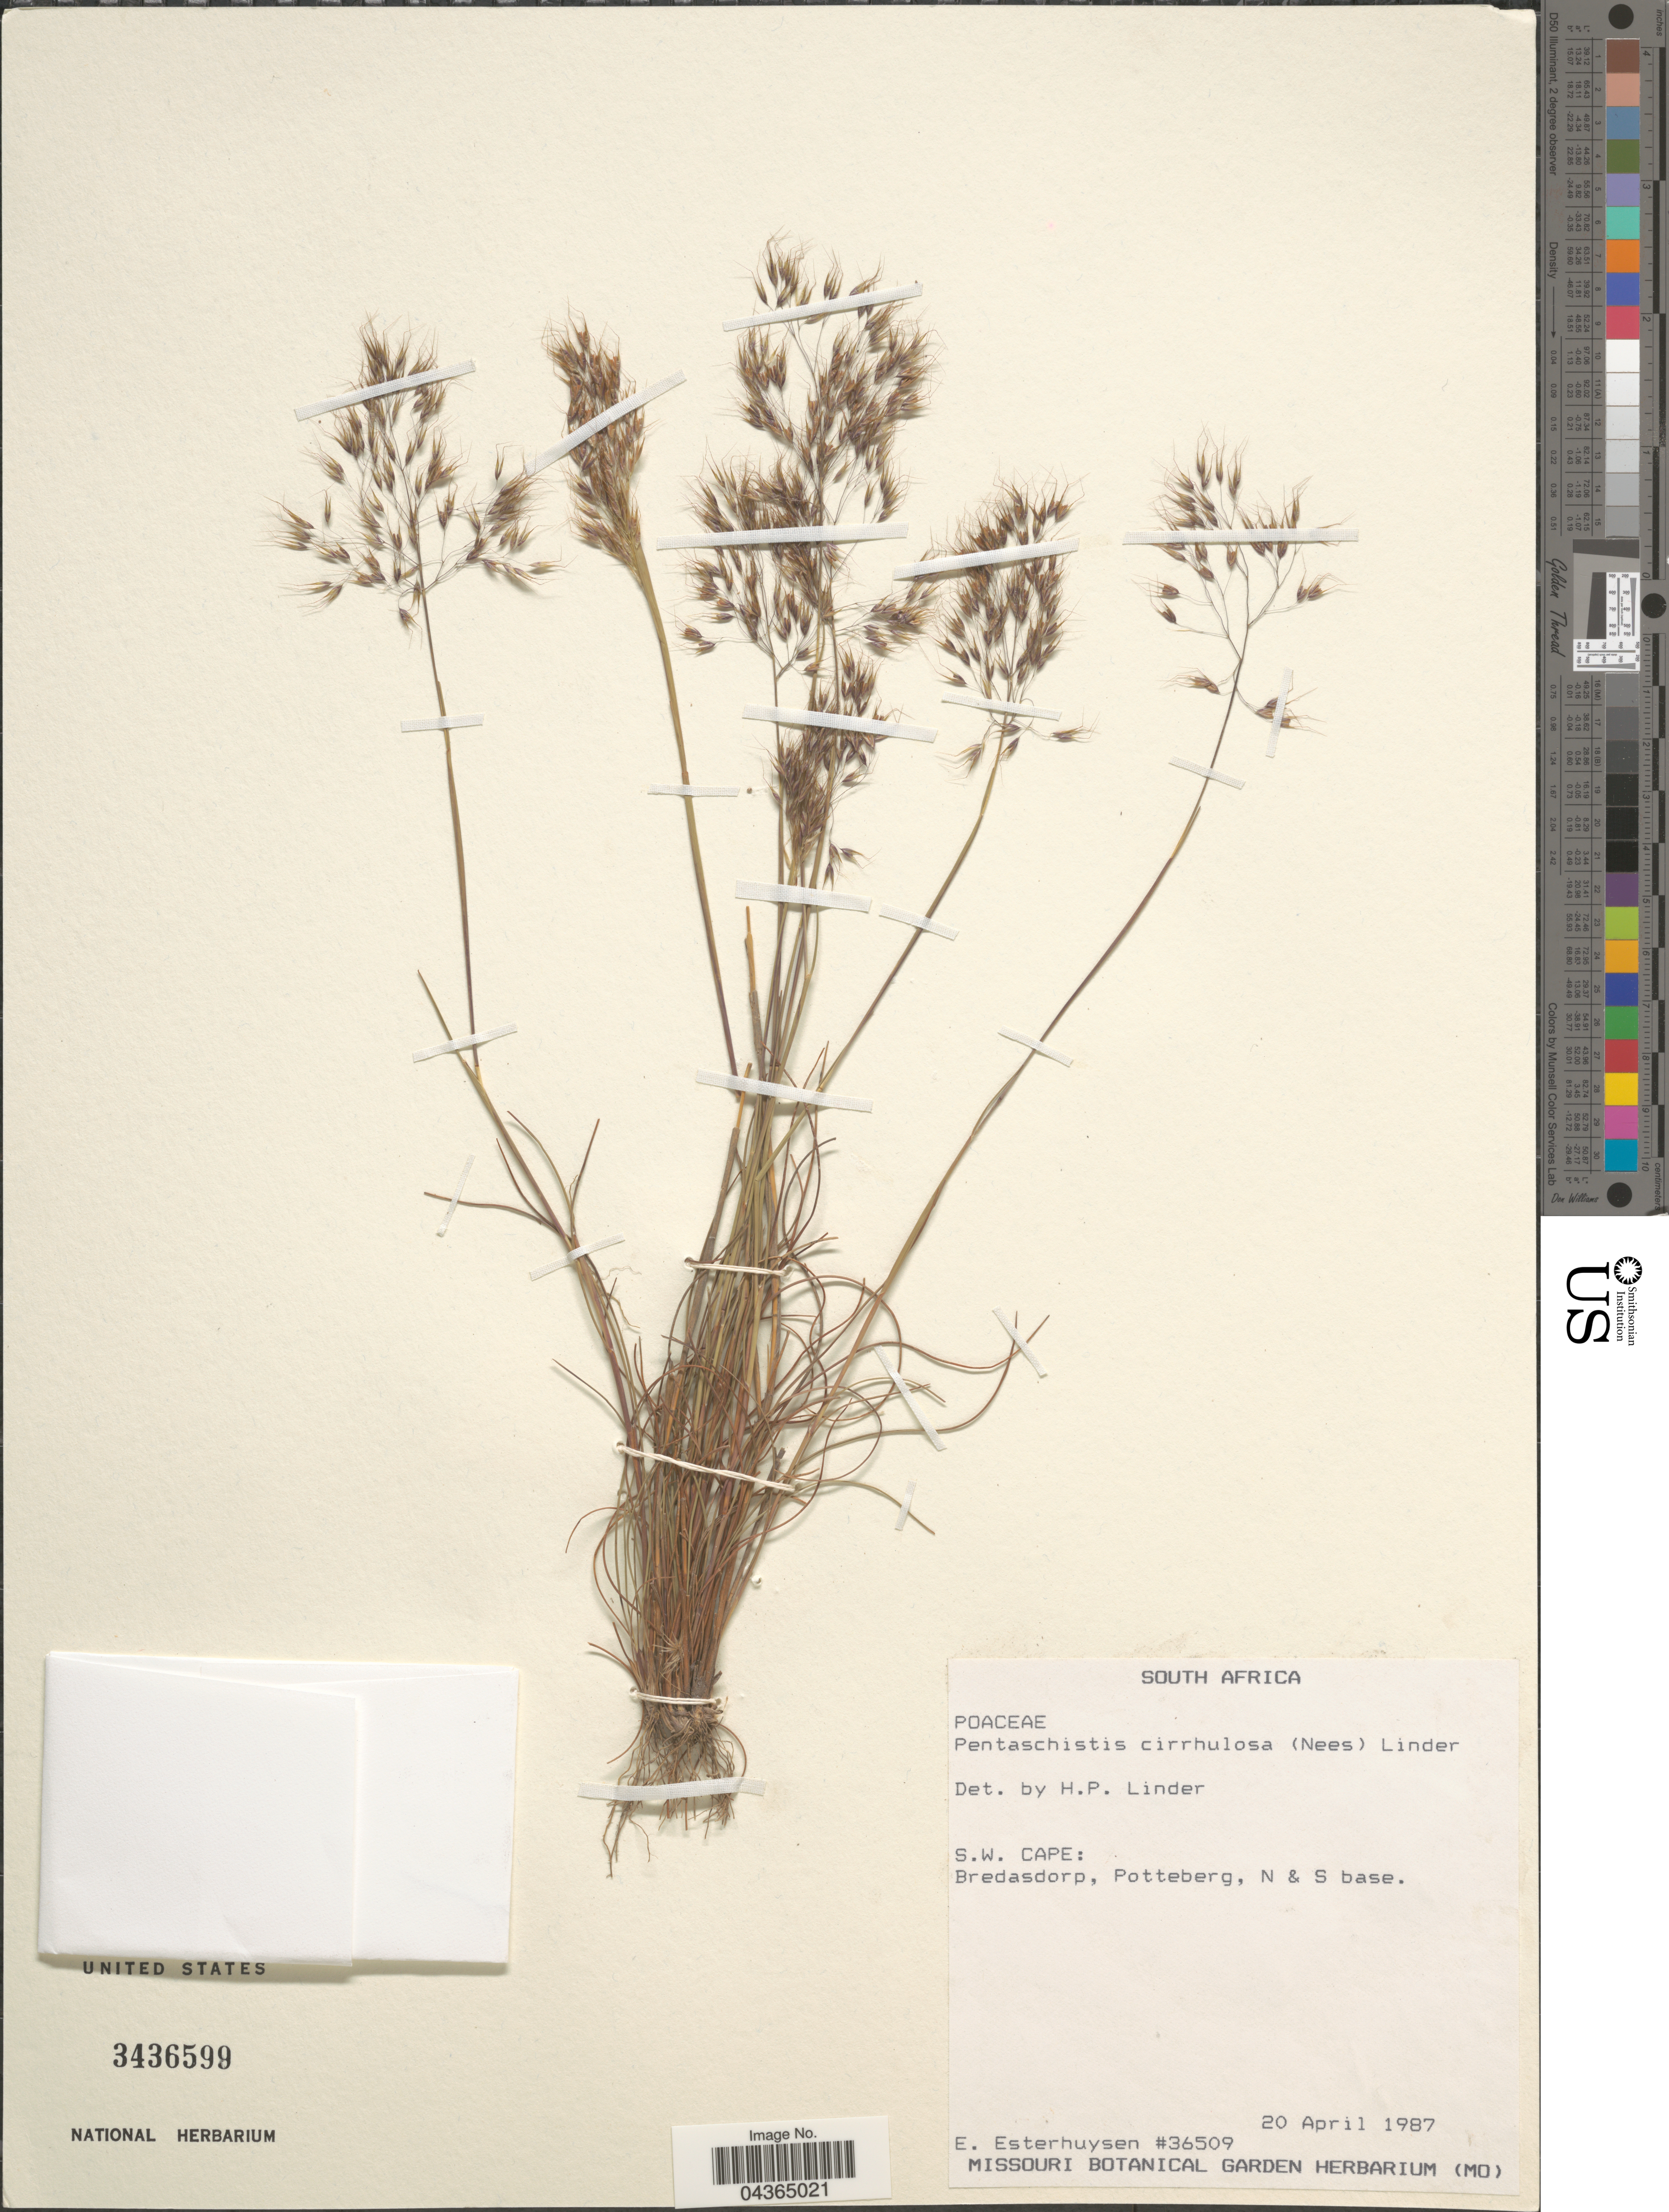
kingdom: Plantae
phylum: Tracheophyta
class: Liliopsida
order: Poales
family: Poaceae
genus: Pentameris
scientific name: Pentameris cirrhulosa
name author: (Nees) Steud.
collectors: E. E. Esterhuysen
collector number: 36509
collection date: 1987-04-20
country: South Africa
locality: S.W. Cape: Bredasdorp, Potteberg, N & S base.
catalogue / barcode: US 3436599